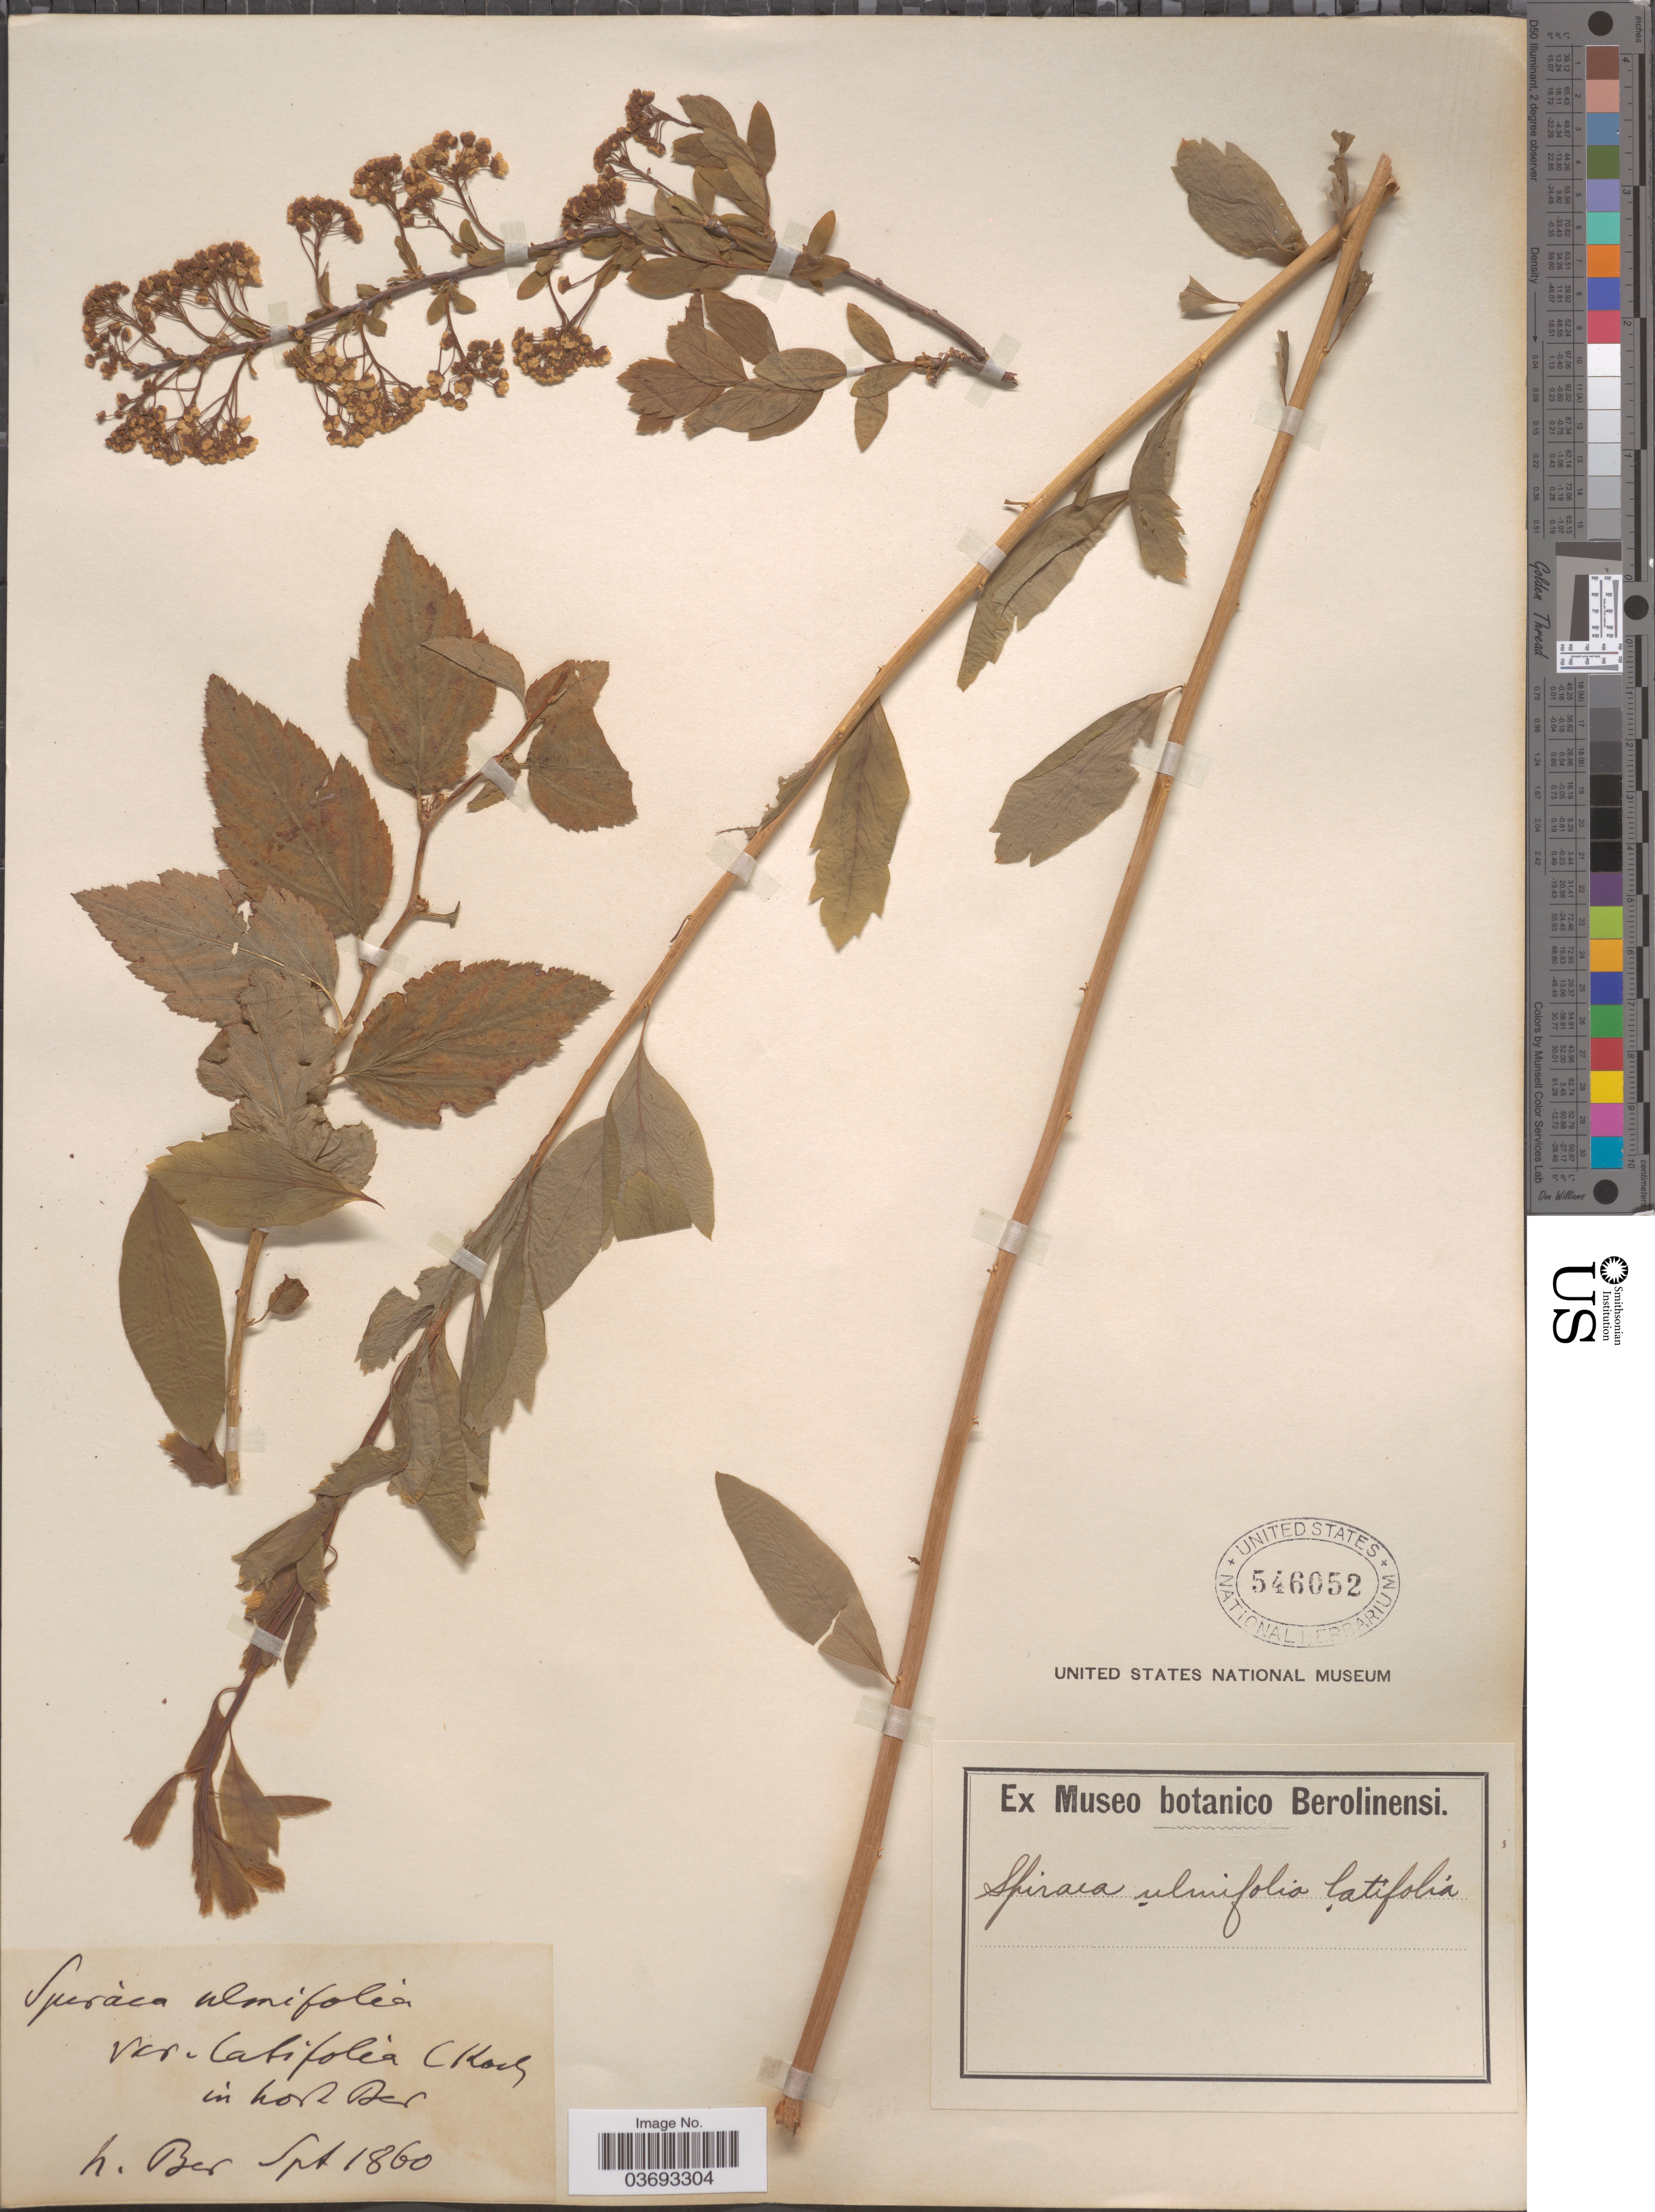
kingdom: Plantae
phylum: Tracheophyta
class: Magnoliopsida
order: Rosales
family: Rosaceae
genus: Spiraea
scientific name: Spiraea ulmifolia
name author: Scop.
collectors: ex Museo Botanico Berolinensi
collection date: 1860-09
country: Germany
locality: In hort Ber.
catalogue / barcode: US 546052